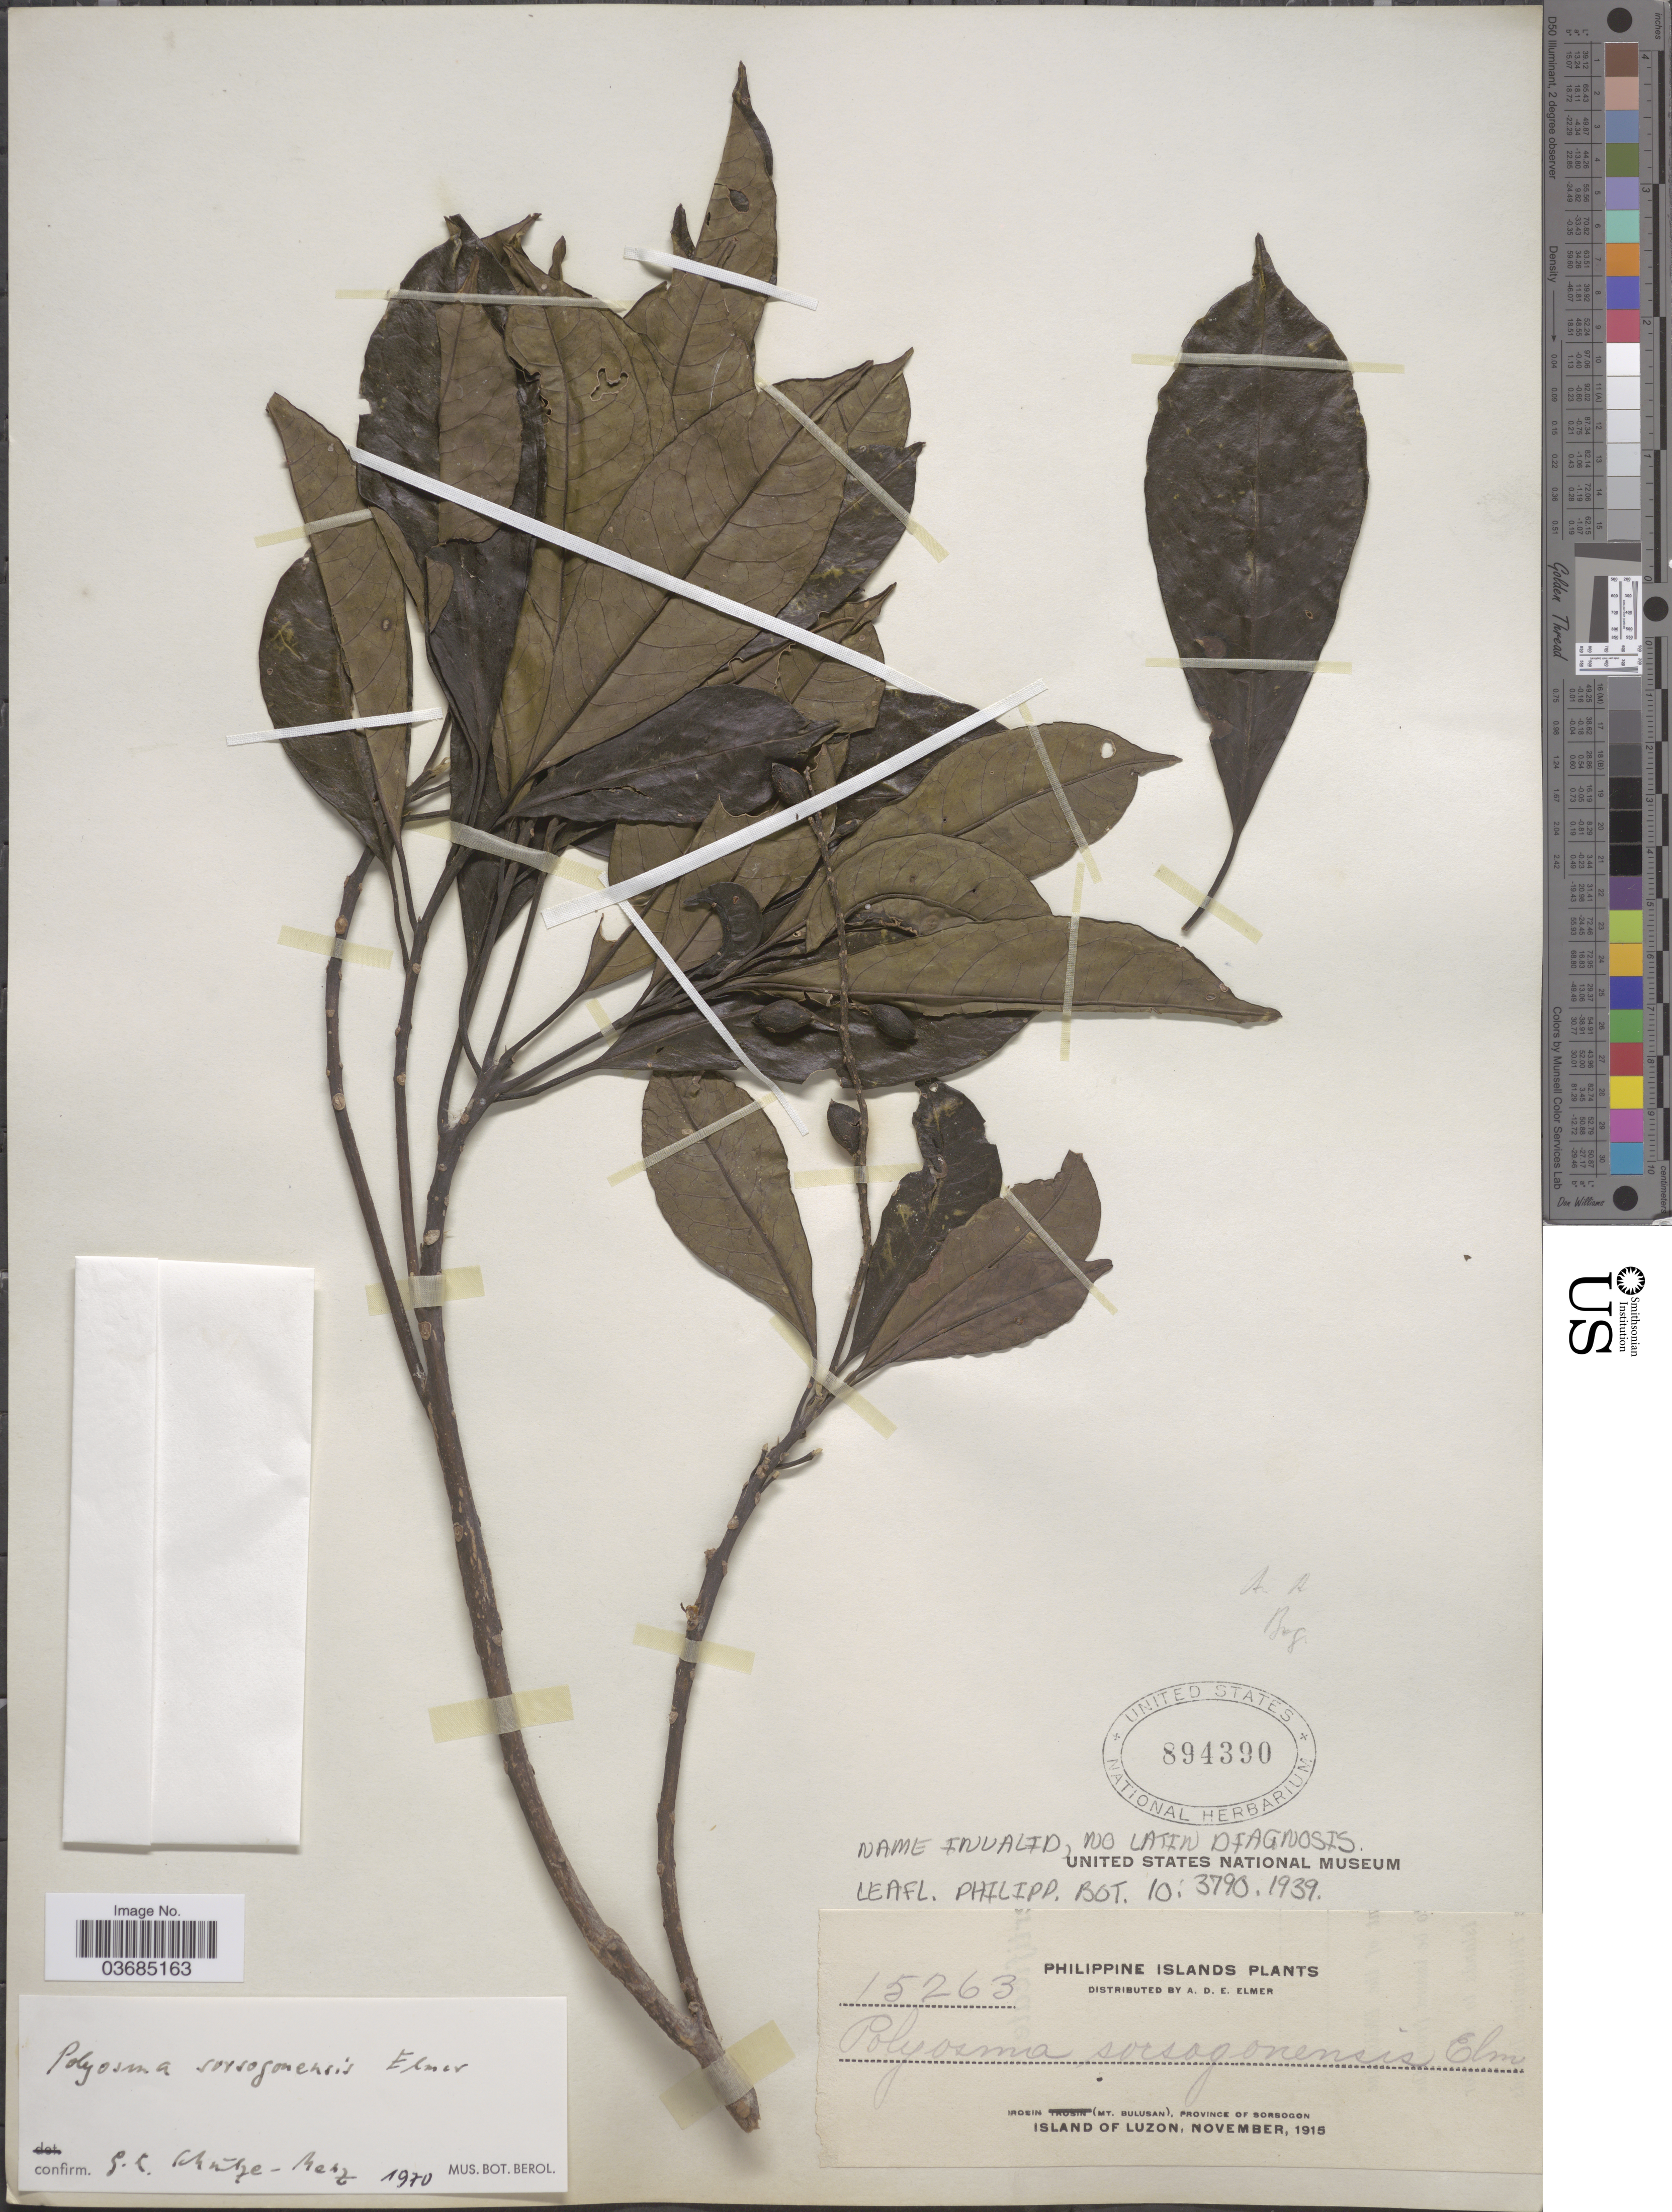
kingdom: Plantae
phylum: Tracheophyta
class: Magnoliopsida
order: Escalloniales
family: Escalloniaceae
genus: Polyosma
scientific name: Polyosma sorsogonensis Elmer, nom. inval.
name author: Elmer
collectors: A. D. E. Elmer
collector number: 15263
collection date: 1915-11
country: Philippines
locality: Philippine Islands. Irosin (Mt. Bulusan), Province of Sorsogon. Island of Luzon.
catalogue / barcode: US 894390